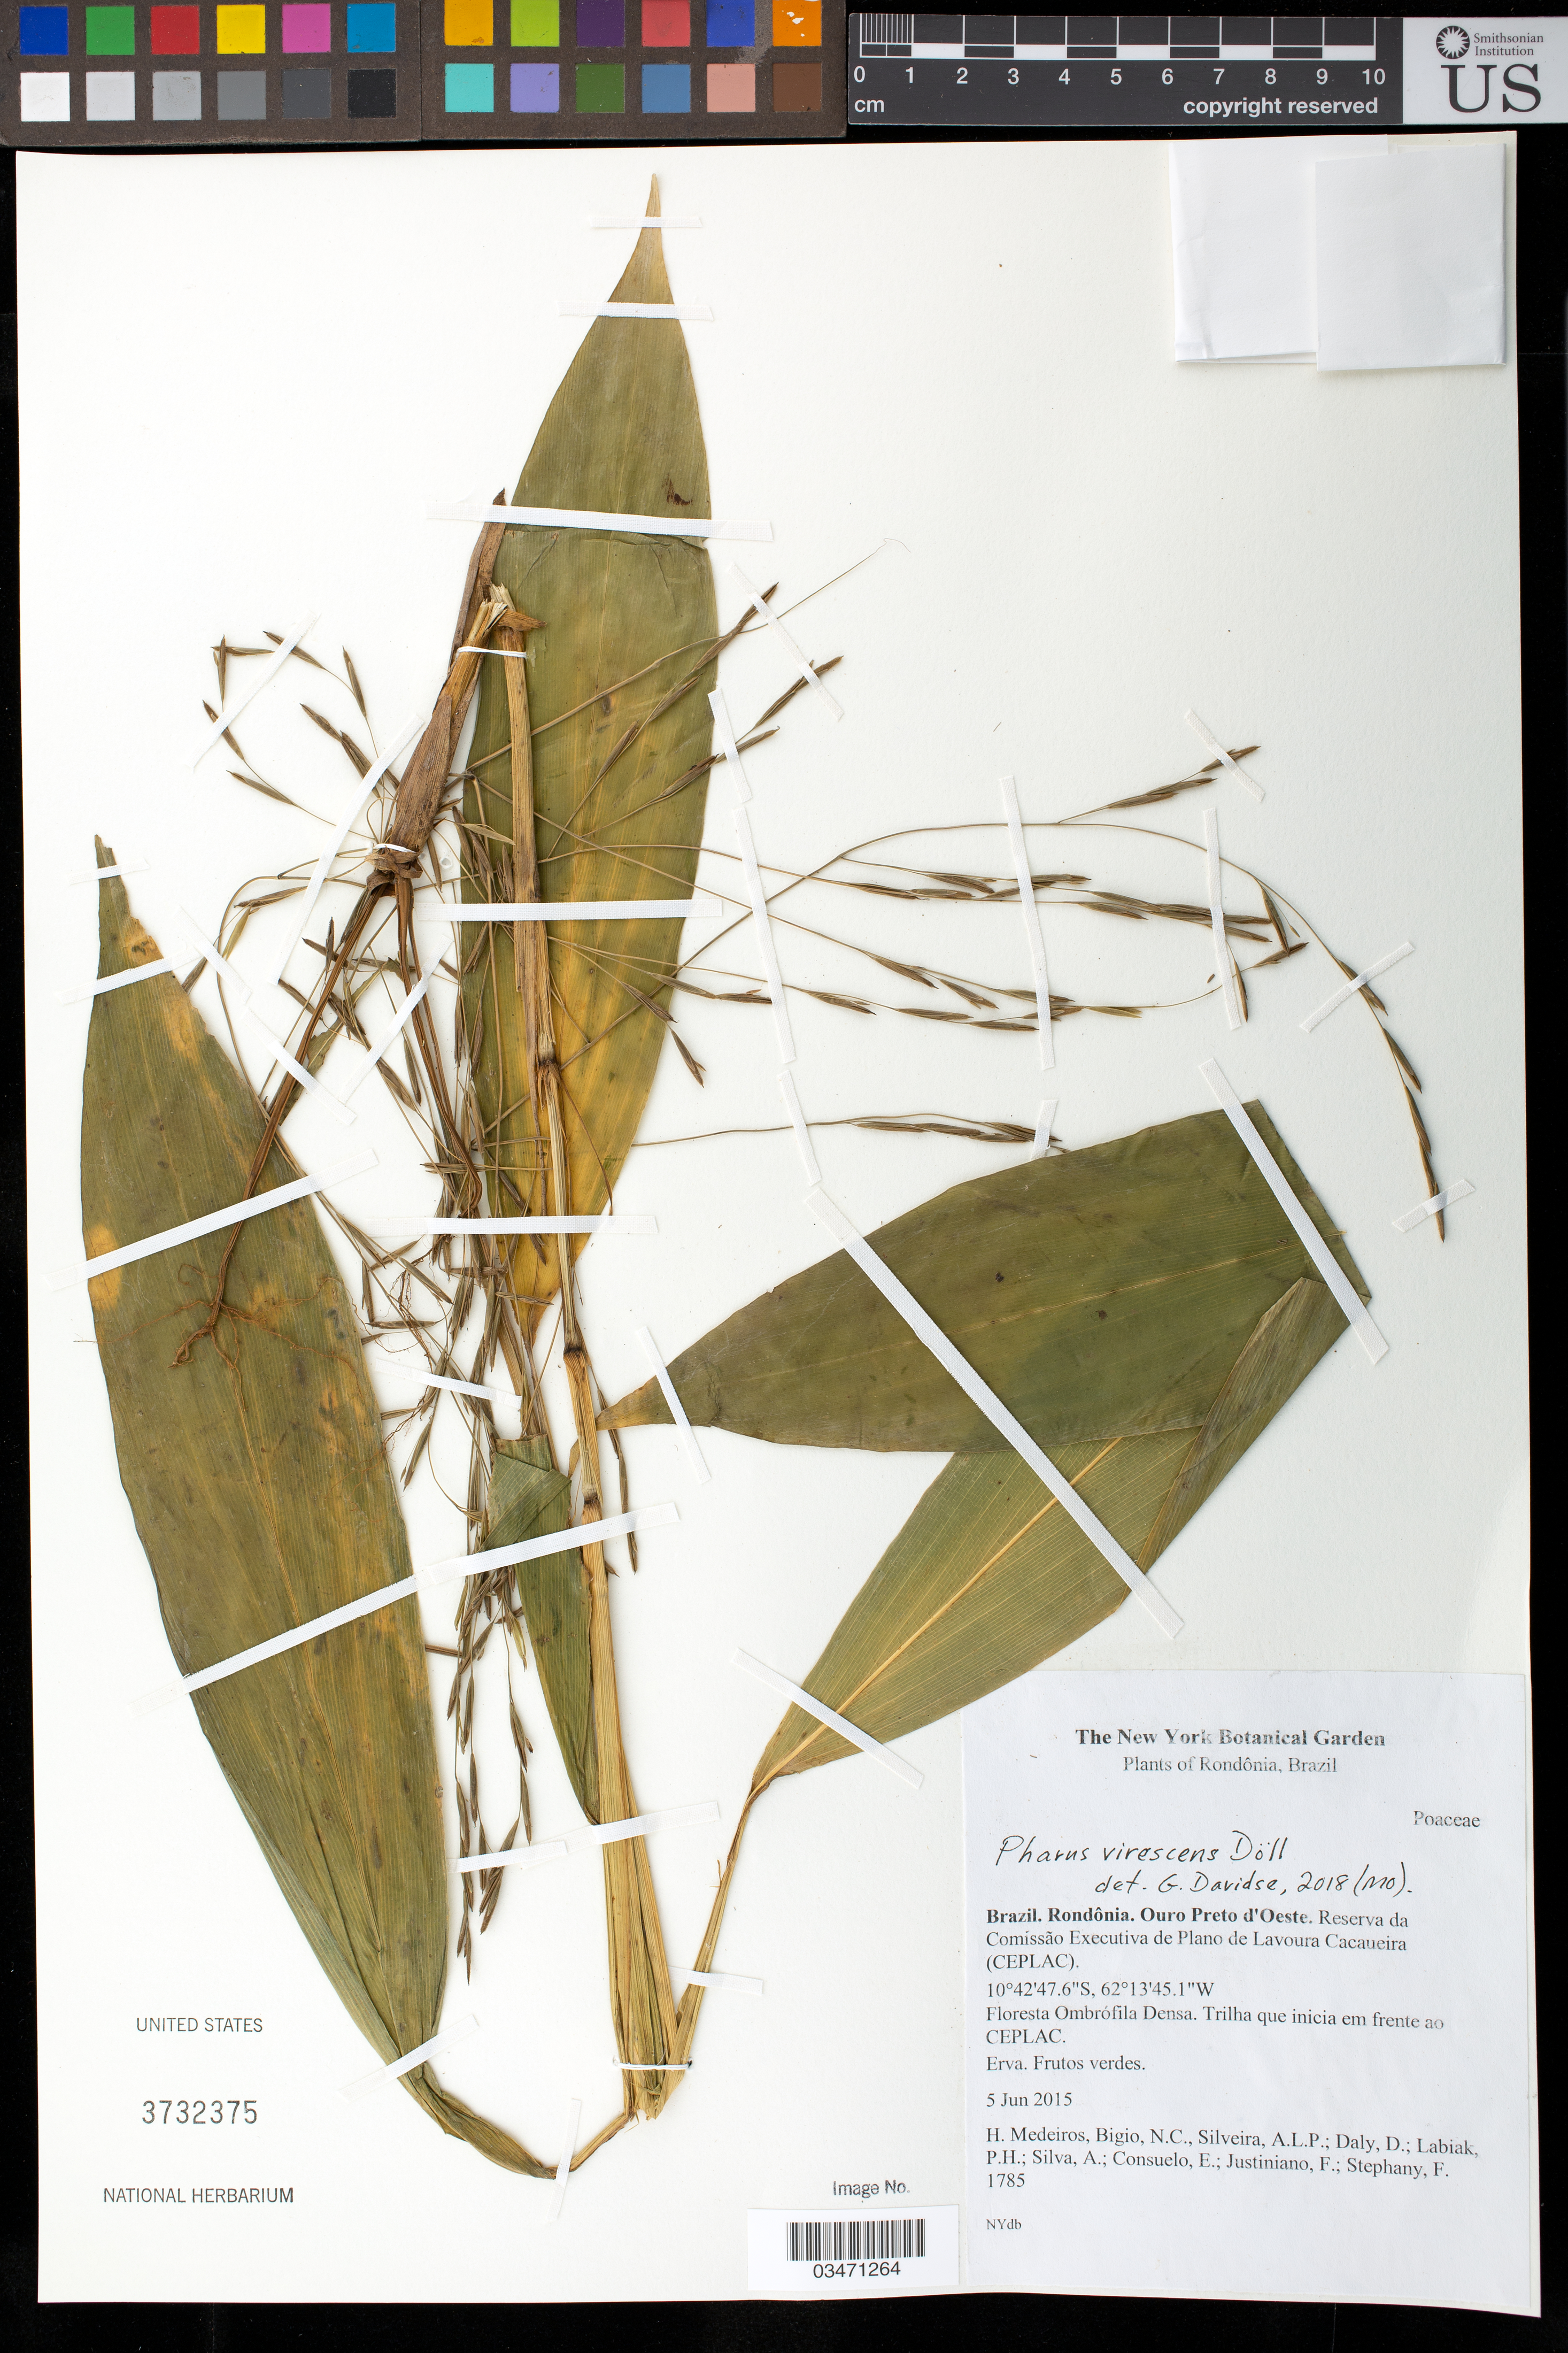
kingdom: Plantae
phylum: Tracheophyta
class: Liliopsida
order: Poales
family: Poaceae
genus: Pharus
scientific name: Pharus virescens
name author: Döll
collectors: H. Medeiros, N. C. Bigio, D. Daly, P. H. Labiak, A. Silva, E. Consuelo, F. Justiniano & F. Stephany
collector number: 1785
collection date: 2015-06-05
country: Brazil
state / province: Rondônia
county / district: Ouro Preto do Oeste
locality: Reserva da Comissao Executiva de Plano de Lavoura Cacaueira (CEPLAC)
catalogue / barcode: US 3732375